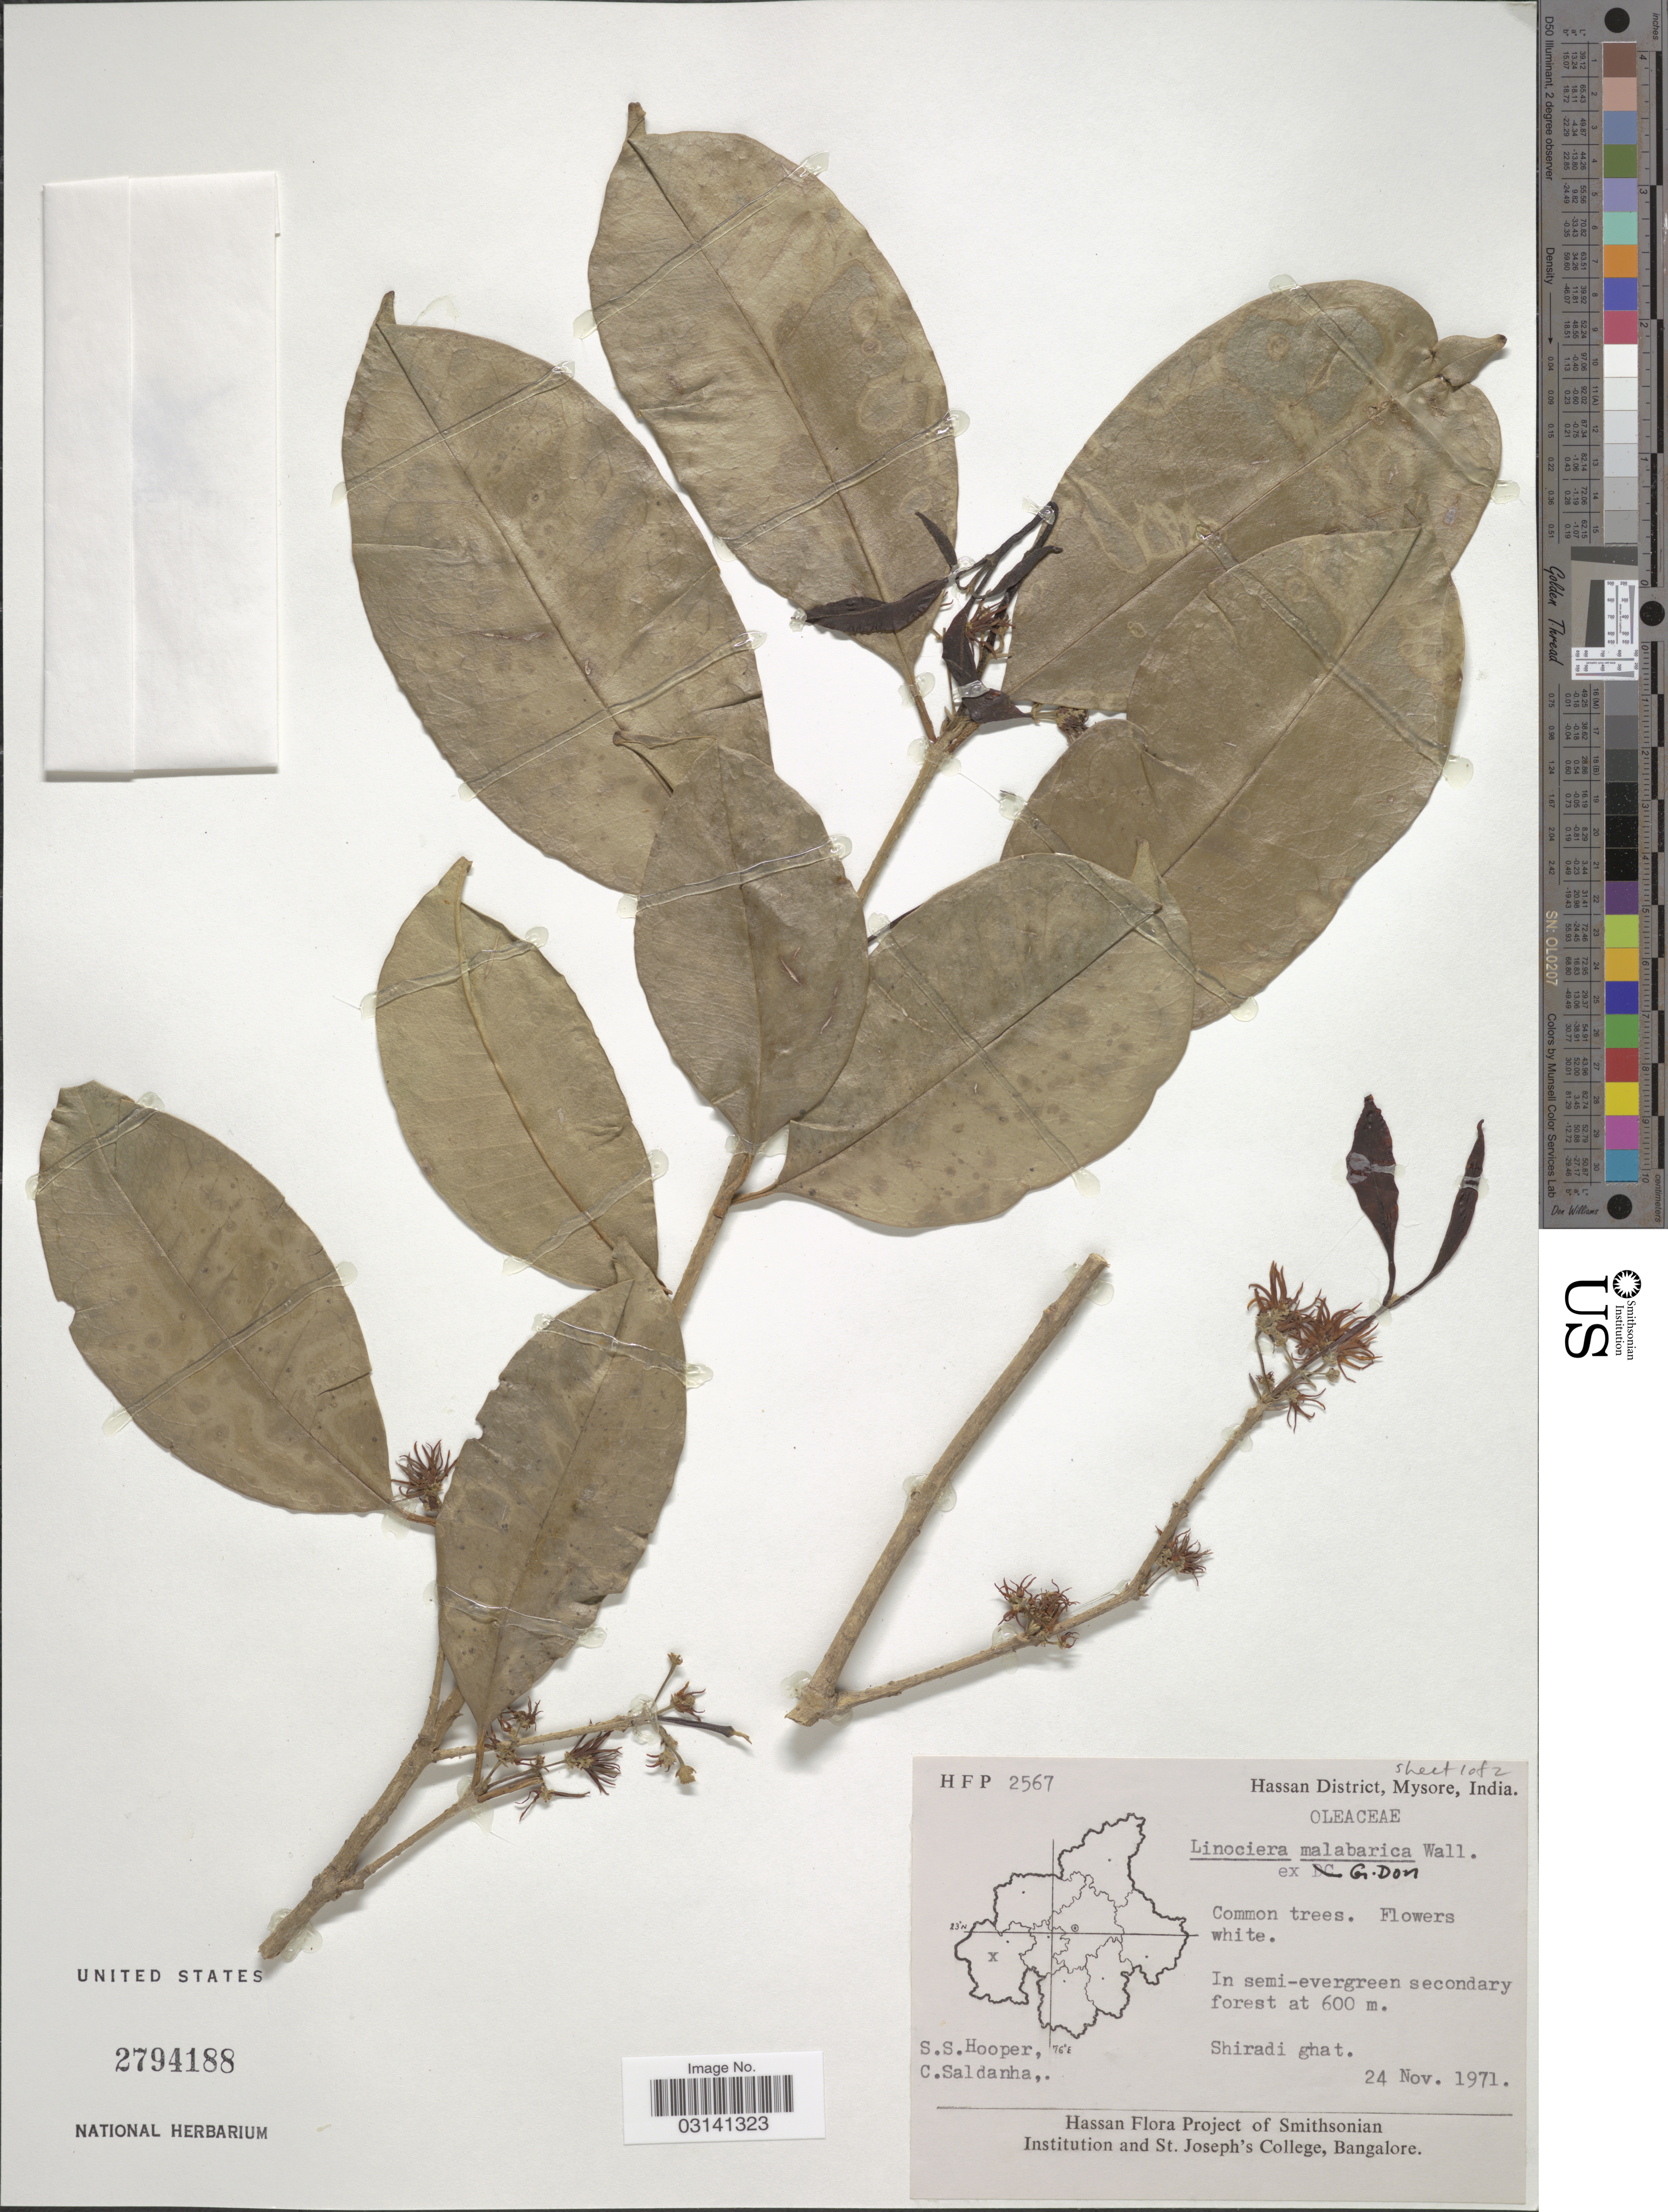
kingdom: Plantae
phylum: Tracheophyta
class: Magnoliopsida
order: Lamiales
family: Oleaceae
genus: Chionanthus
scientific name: Chionanthus mala-elengi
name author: (Dennst.) P.S. Green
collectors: S. S. Hooper & C. Saldanha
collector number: HFP2567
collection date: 1971-11-24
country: India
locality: Hassan District, Mysore, Shiradi ghat.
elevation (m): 600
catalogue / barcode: US 2794188